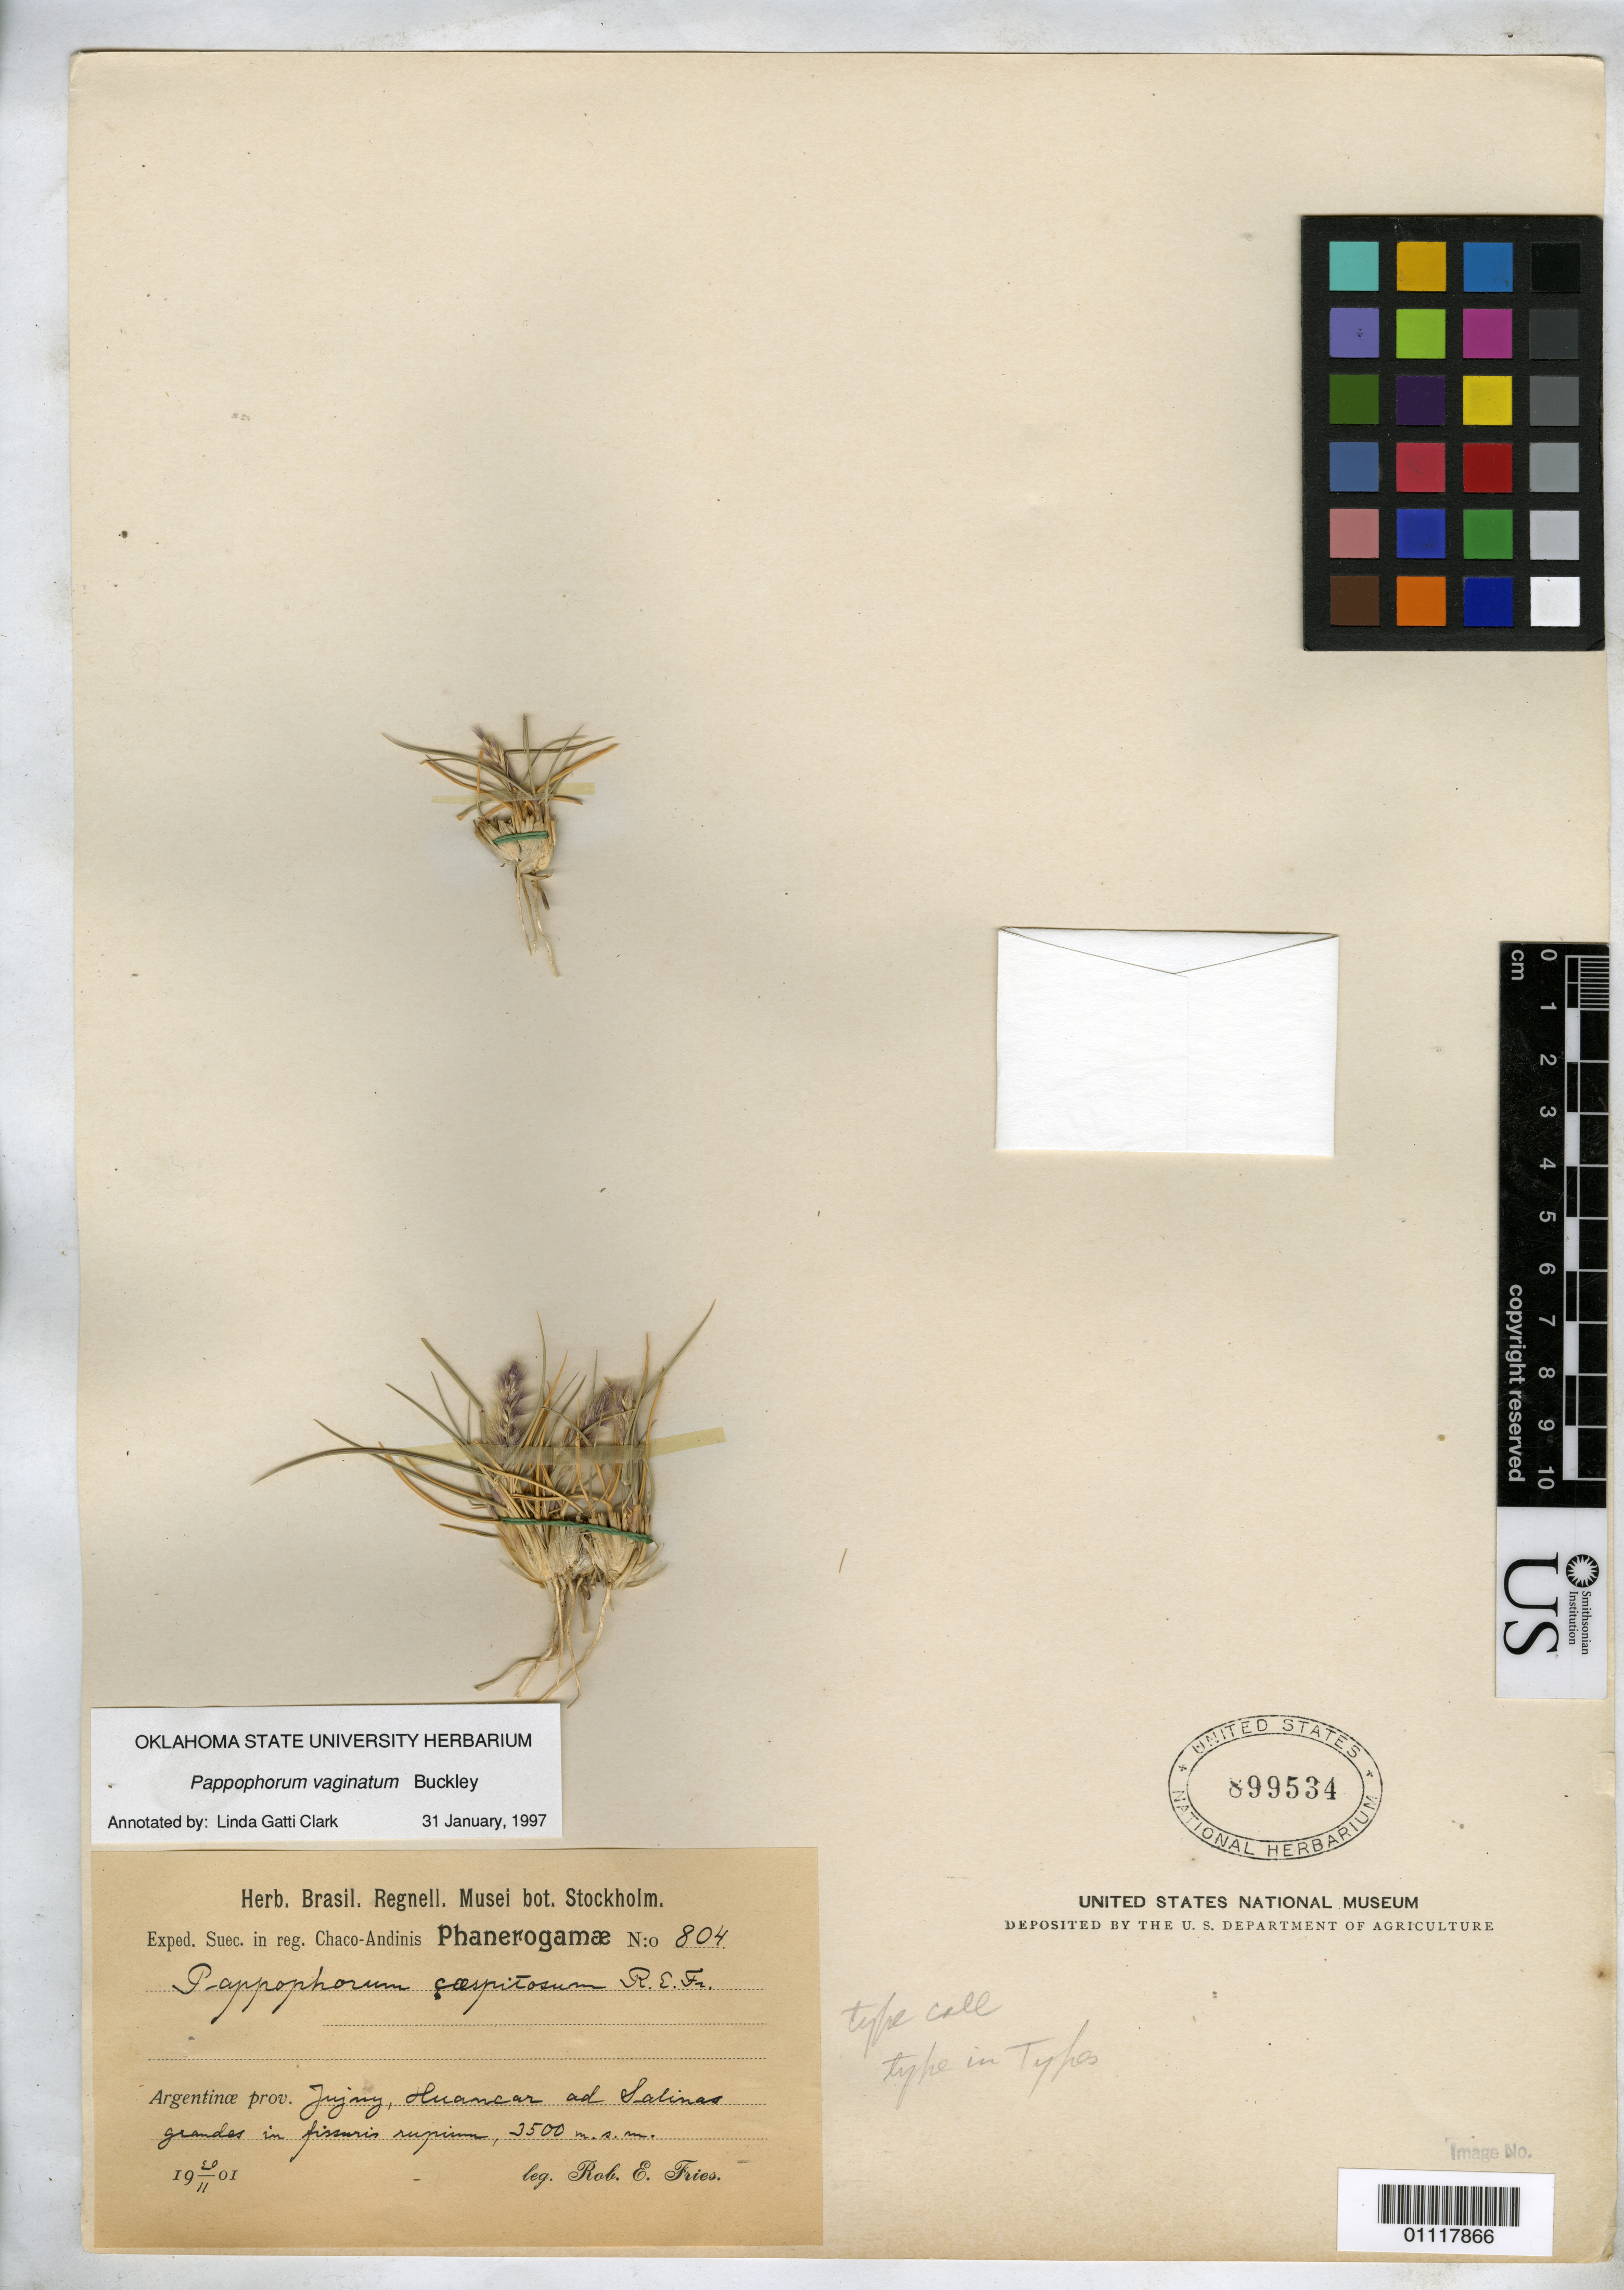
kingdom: Plantae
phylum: Tracheophyta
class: Liliopsida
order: Poales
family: Poaceae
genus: Pappophorum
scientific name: Pappophorum caespitosum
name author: R.E. Fr.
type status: Type Collection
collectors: R. E. Fries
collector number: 804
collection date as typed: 20 Nov 1901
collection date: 1901-11-20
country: Argentina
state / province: Jujuy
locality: Huancar and Salinas.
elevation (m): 3500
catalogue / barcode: US 899534